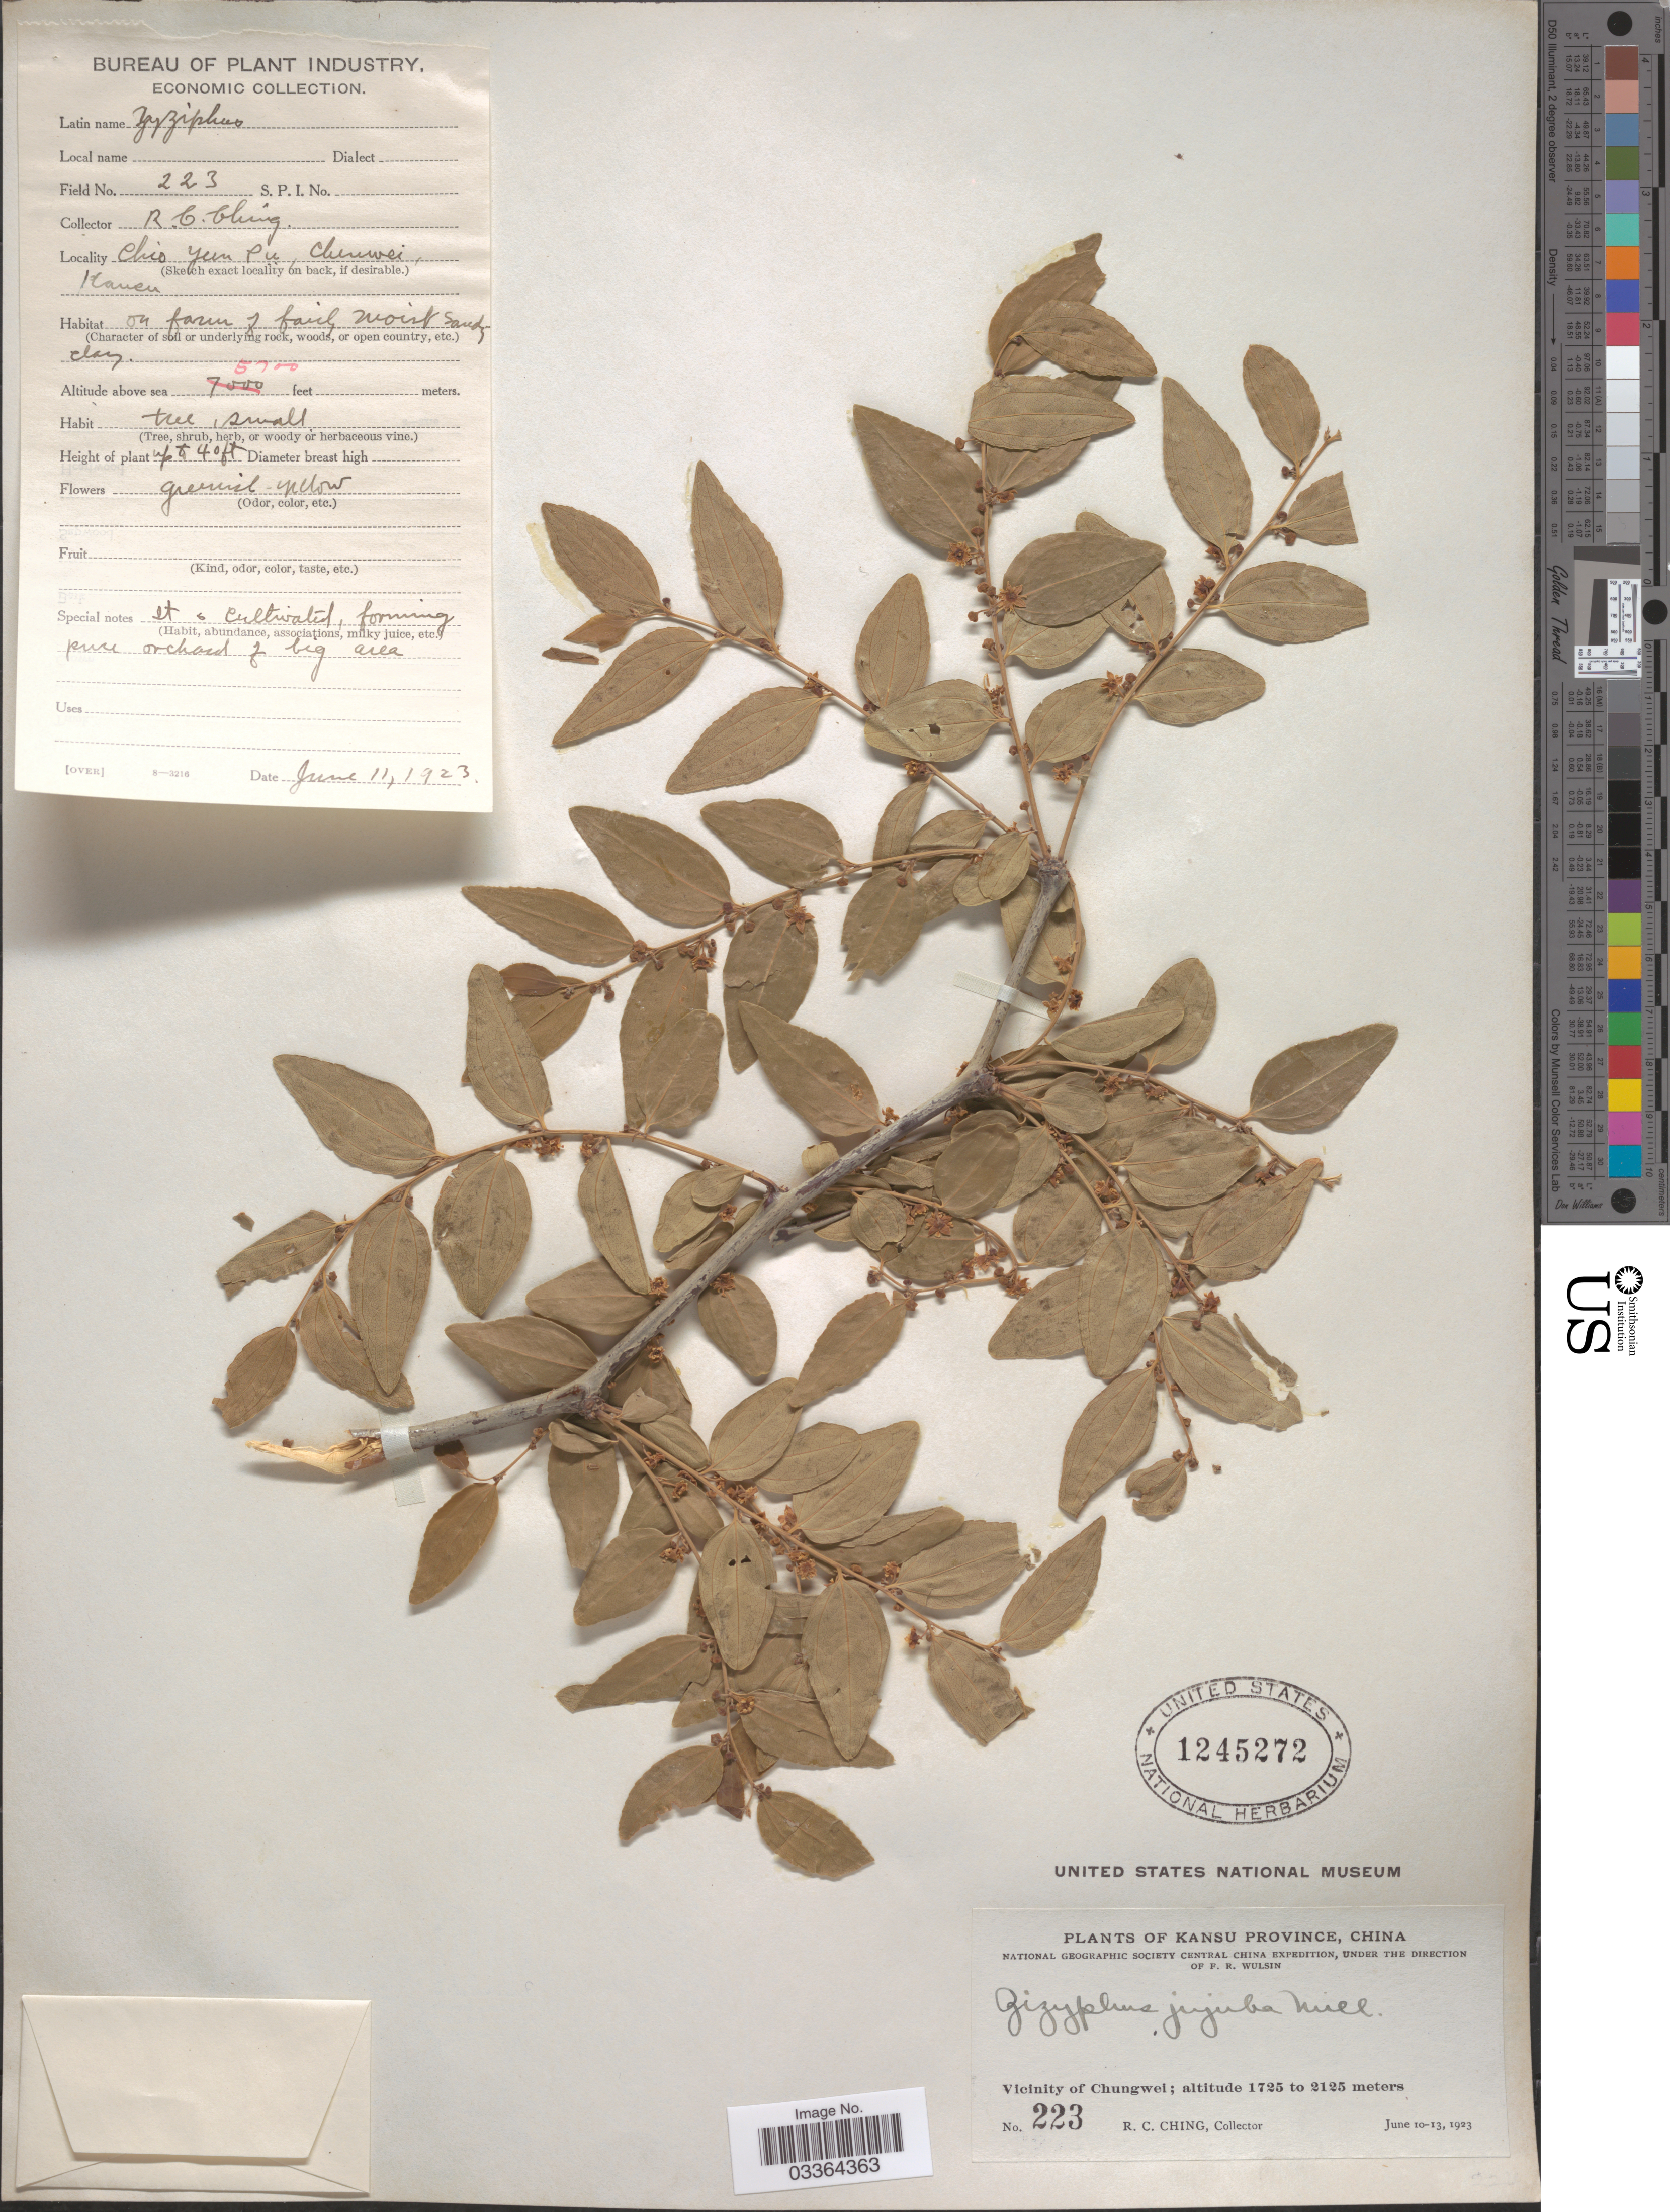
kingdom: Plantae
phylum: Tracheophyta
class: Magnoliopsida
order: Rosales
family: Rhamnaceae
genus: Ziziphus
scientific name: Ziziphus jujuba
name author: Mill.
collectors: R. C. Ching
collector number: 223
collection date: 1923-06-11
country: China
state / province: Gansu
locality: Kansu Province. Vicinity of Chungwei. Chio Yun Pu, Chenwei.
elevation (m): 1737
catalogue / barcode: US 1245272